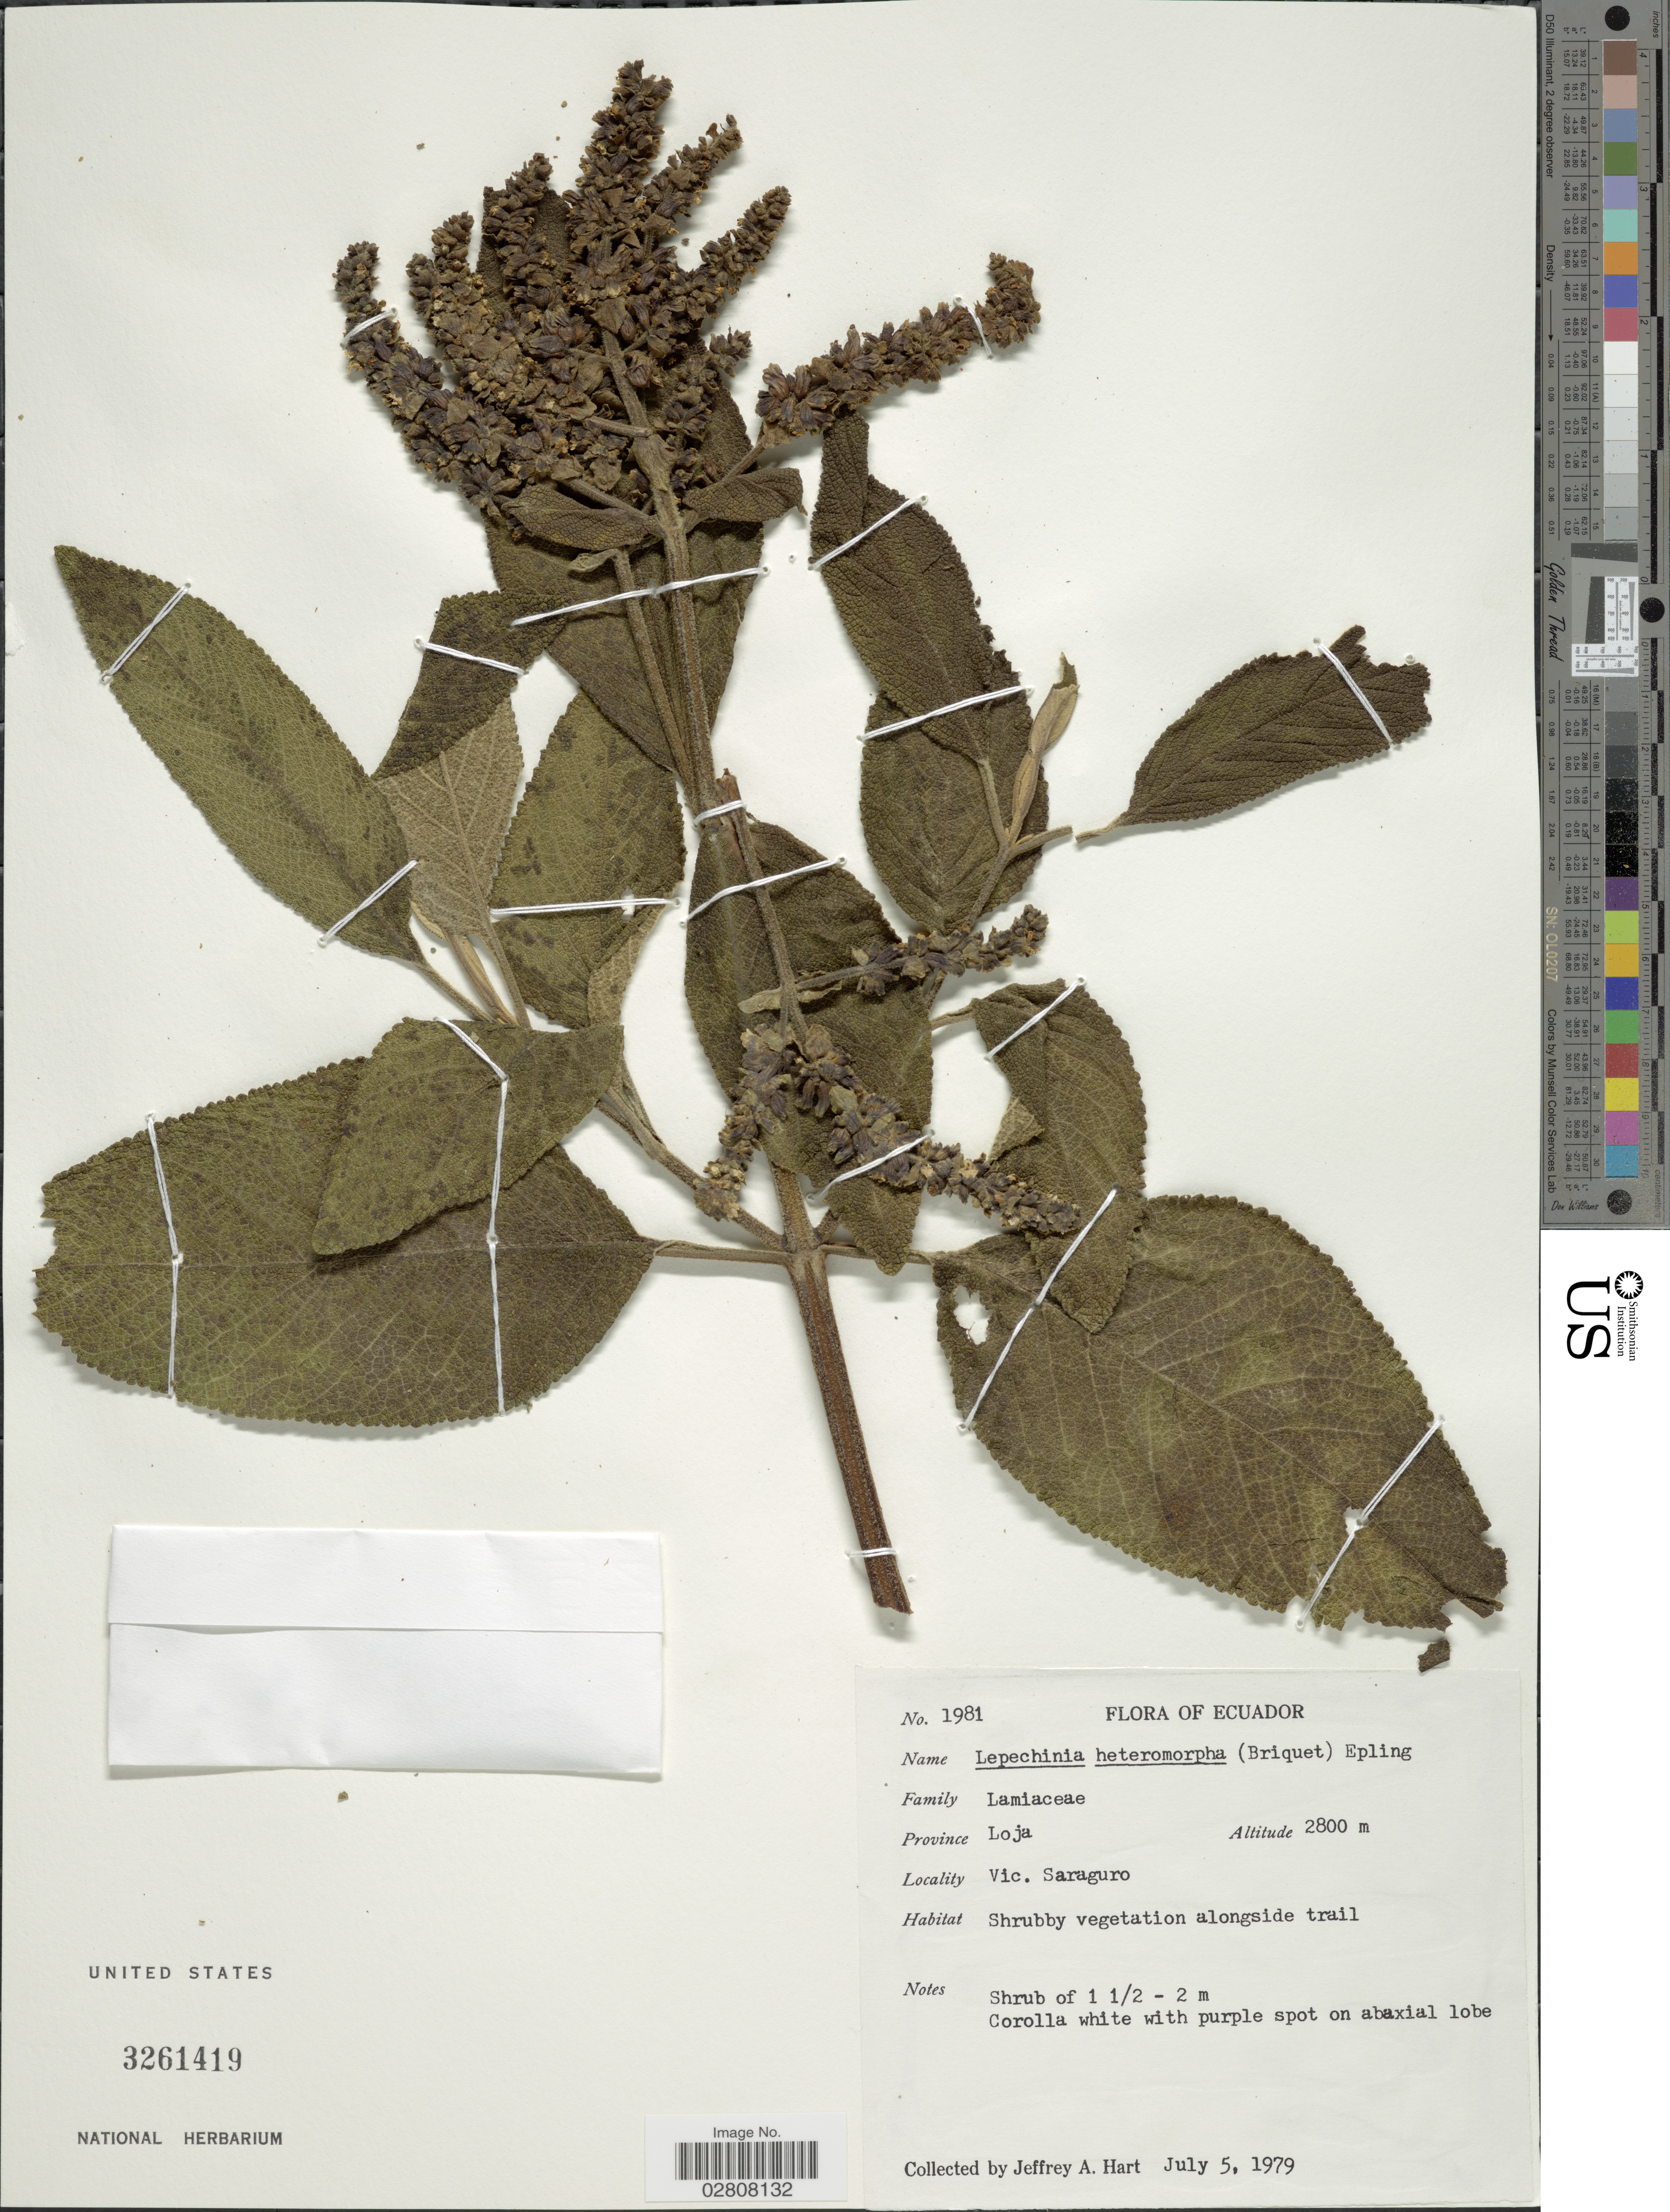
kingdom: Plantae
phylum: Tracheophyta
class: Magnoliopsida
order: Lamiales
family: Lamiaceae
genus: Lepechinia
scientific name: Lepechinia heteromorpha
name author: (Briq.) Epling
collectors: J. A. Hart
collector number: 1981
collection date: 1979-07-05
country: Ecuador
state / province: Loja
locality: Province Loja. Vic. Saraguro.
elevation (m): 2800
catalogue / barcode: US 3261419